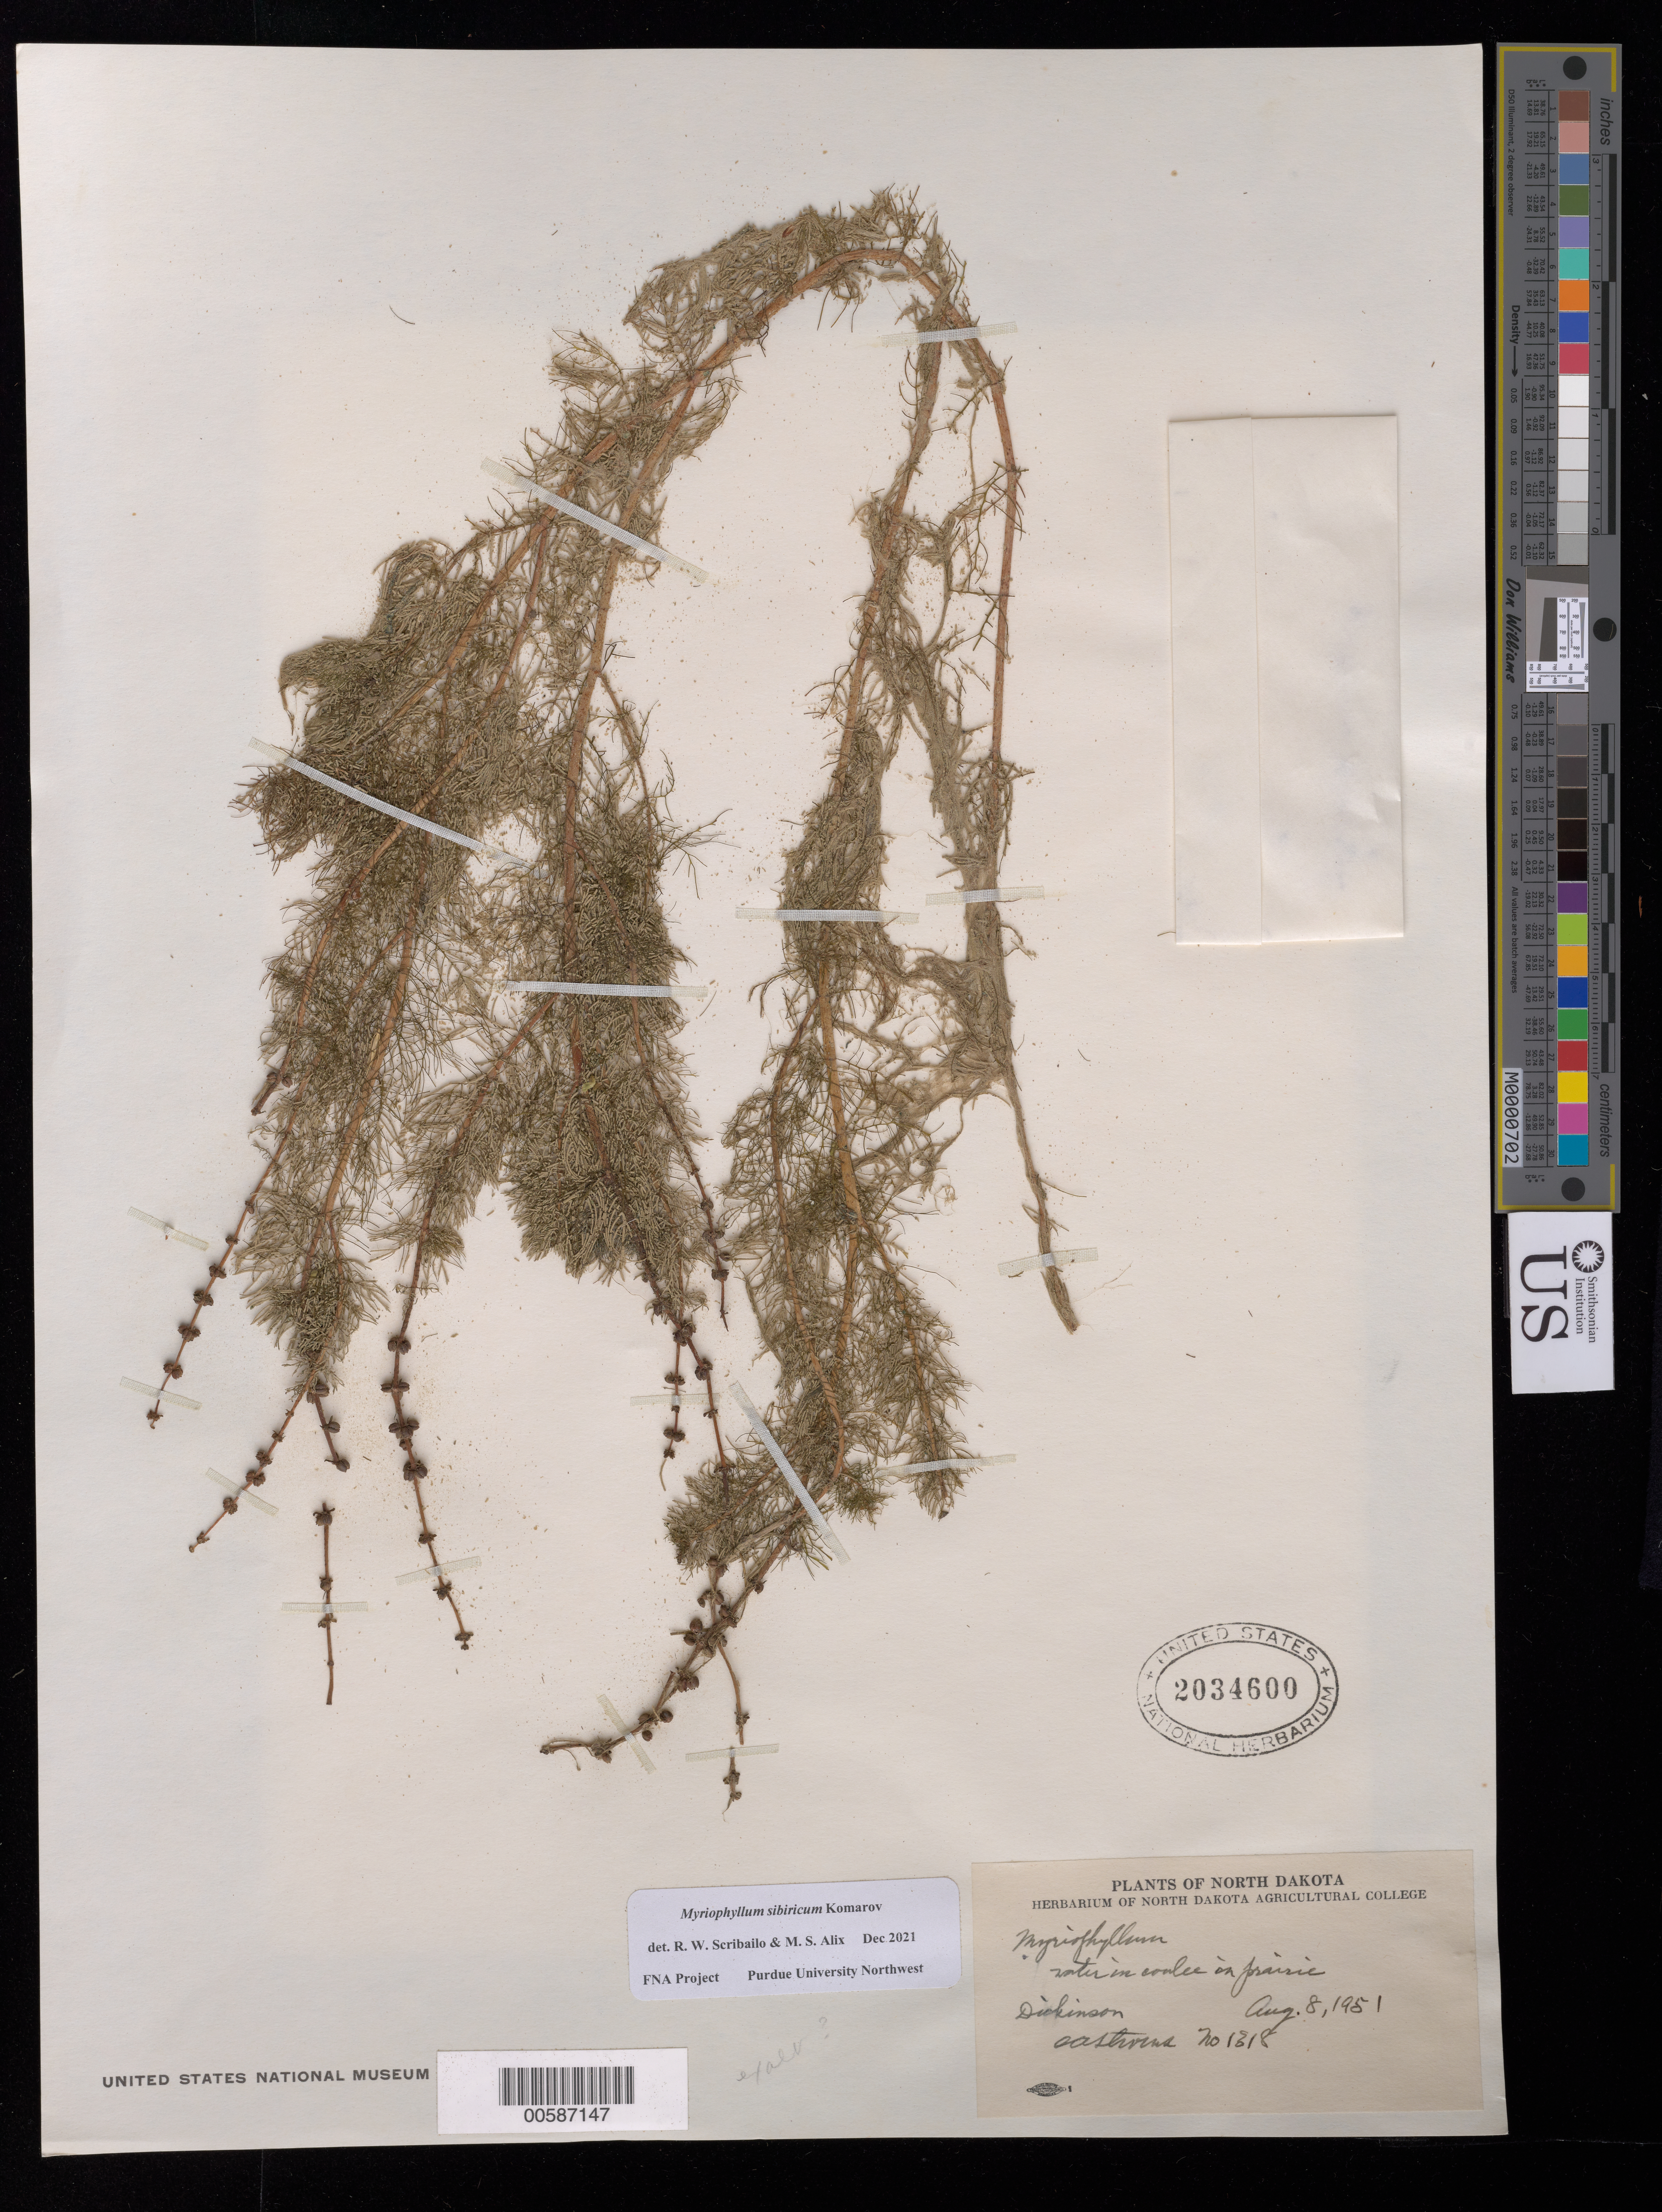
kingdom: Plantae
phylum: Tracheophyta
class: Magnoliopsida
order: Saxifragales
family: Haloragaceae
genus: Myriophyllum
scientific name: Myriophyllum sibiricum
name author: Kom.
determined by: Scribailo, R. W.; Alix, M. S.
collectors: A. Stevens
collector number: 131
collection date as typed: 08 Aug 1951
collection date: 1951-08-08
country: United States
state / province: North Dakota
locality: Dickinson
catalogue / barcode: US 2034600